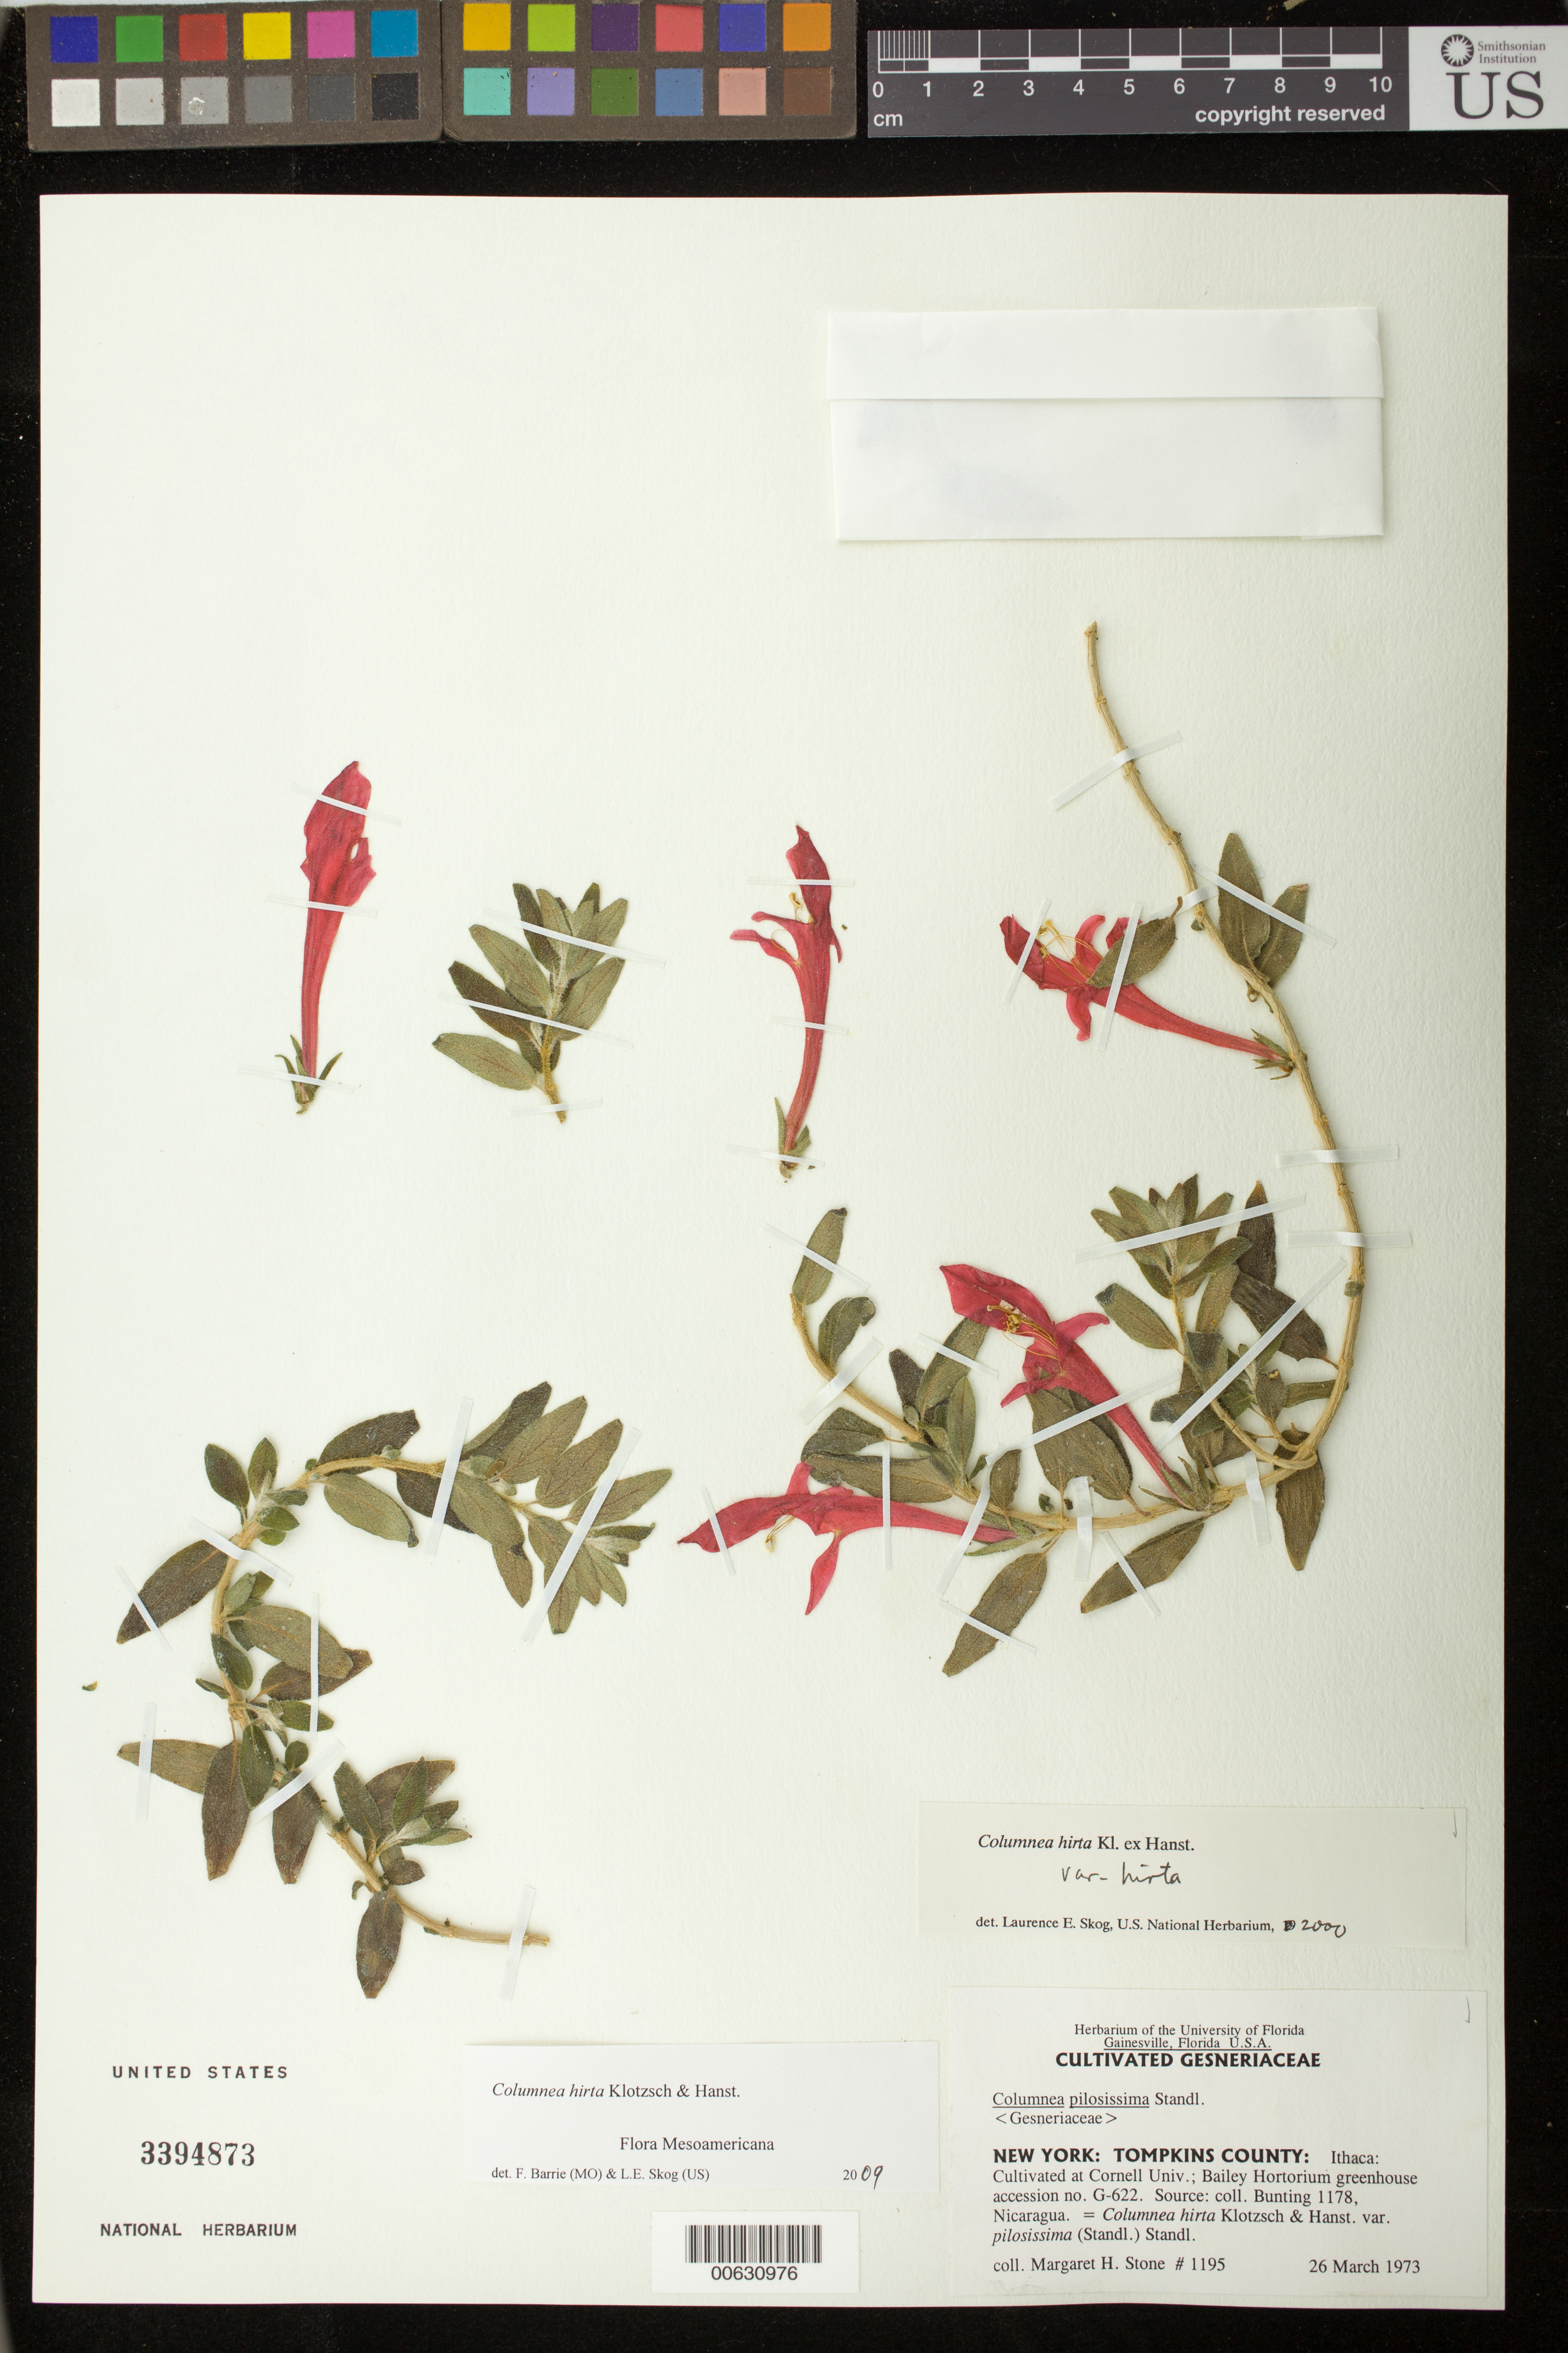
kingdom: Plantae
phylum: Tracheophyta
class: Magnoliopsida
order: Lamiales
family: Gesneriaceae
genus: Columnea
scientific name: Columnea hirta var. hirta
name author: Klotzsch & Hanst.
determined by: Skog, Laurence E.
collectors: M. Stone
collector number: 1195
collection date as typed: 26 Mar 1973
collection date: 1973-03-26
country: Nicaragua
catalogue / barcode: US 3394873